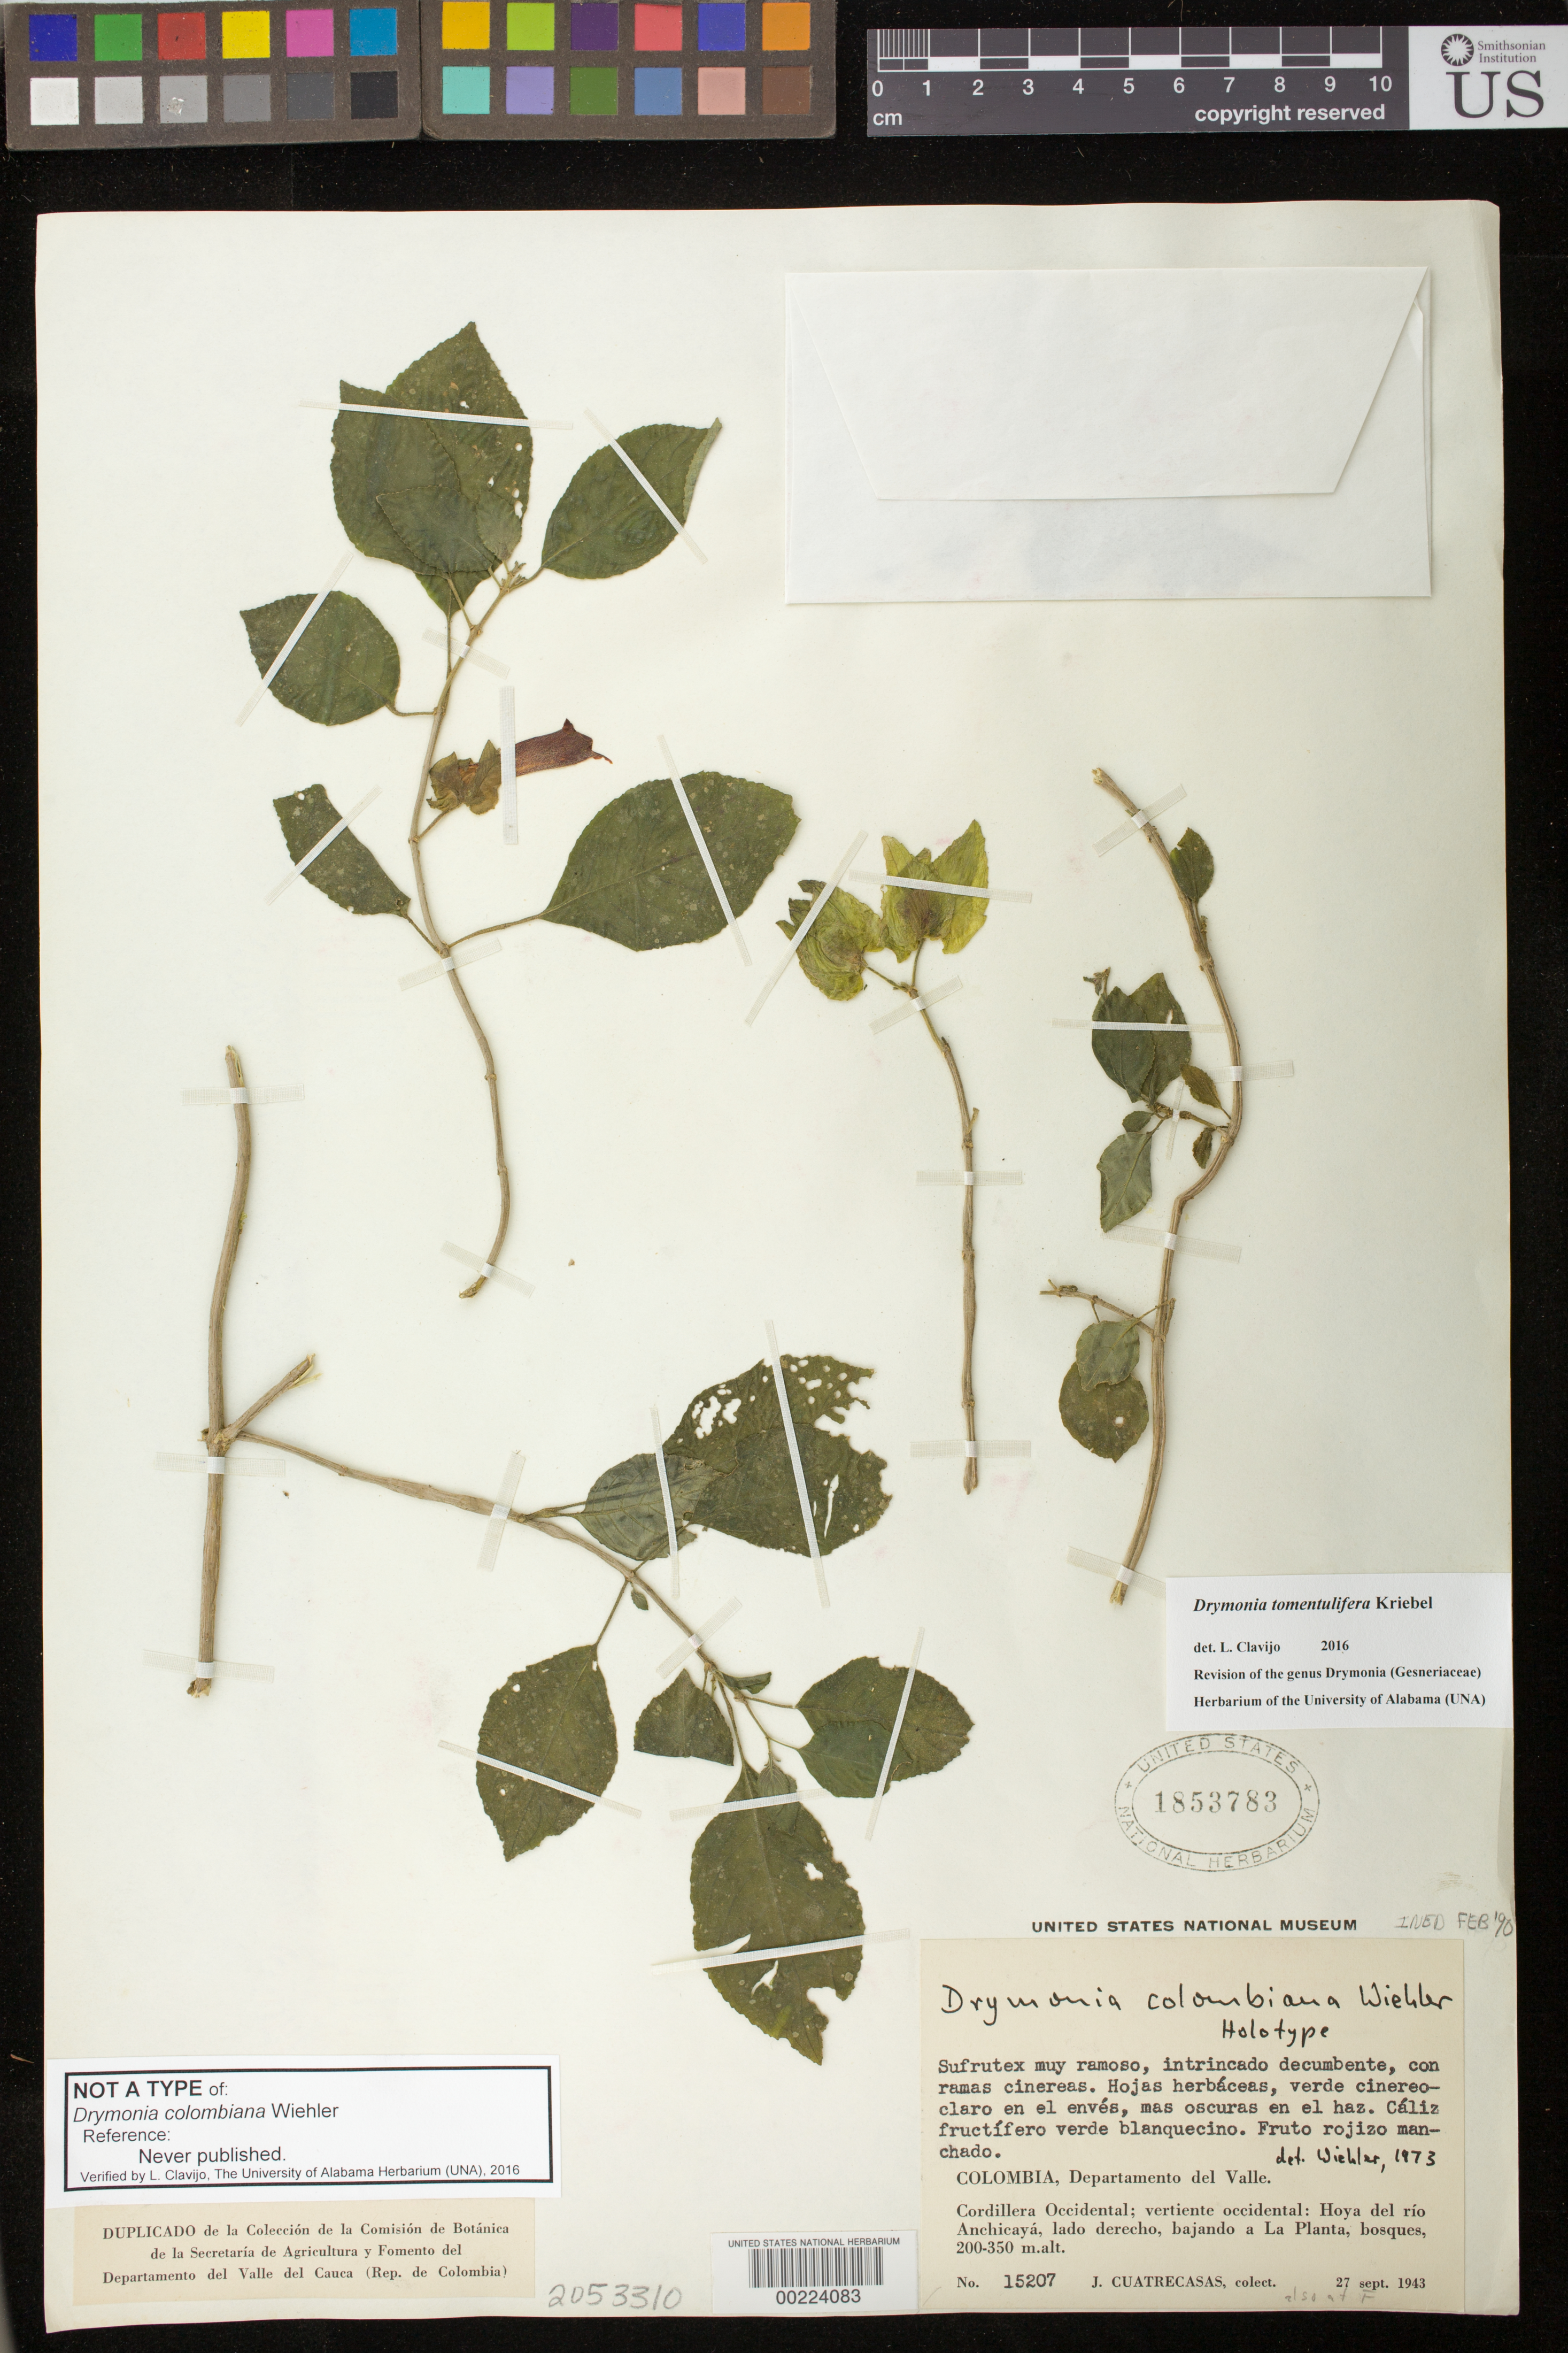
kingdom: Plantae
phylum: Tracheophyta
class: Magnoliopsida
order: Lamiales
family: Gesneriaceae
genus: Drymonia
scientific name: Drymonia tomentulifera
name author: Kriebel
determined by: Clavijo, L.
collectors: J. Cuatrecasas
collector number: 15207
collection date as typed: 27 Sep 1943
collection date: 1943-09-27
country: Colombia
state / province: Valle del Cauca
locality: Cordillera Occidental, western slope, valley of Rio Anchicaya, right side, bajando a La Planta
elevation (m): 200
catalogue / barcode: US 1853783